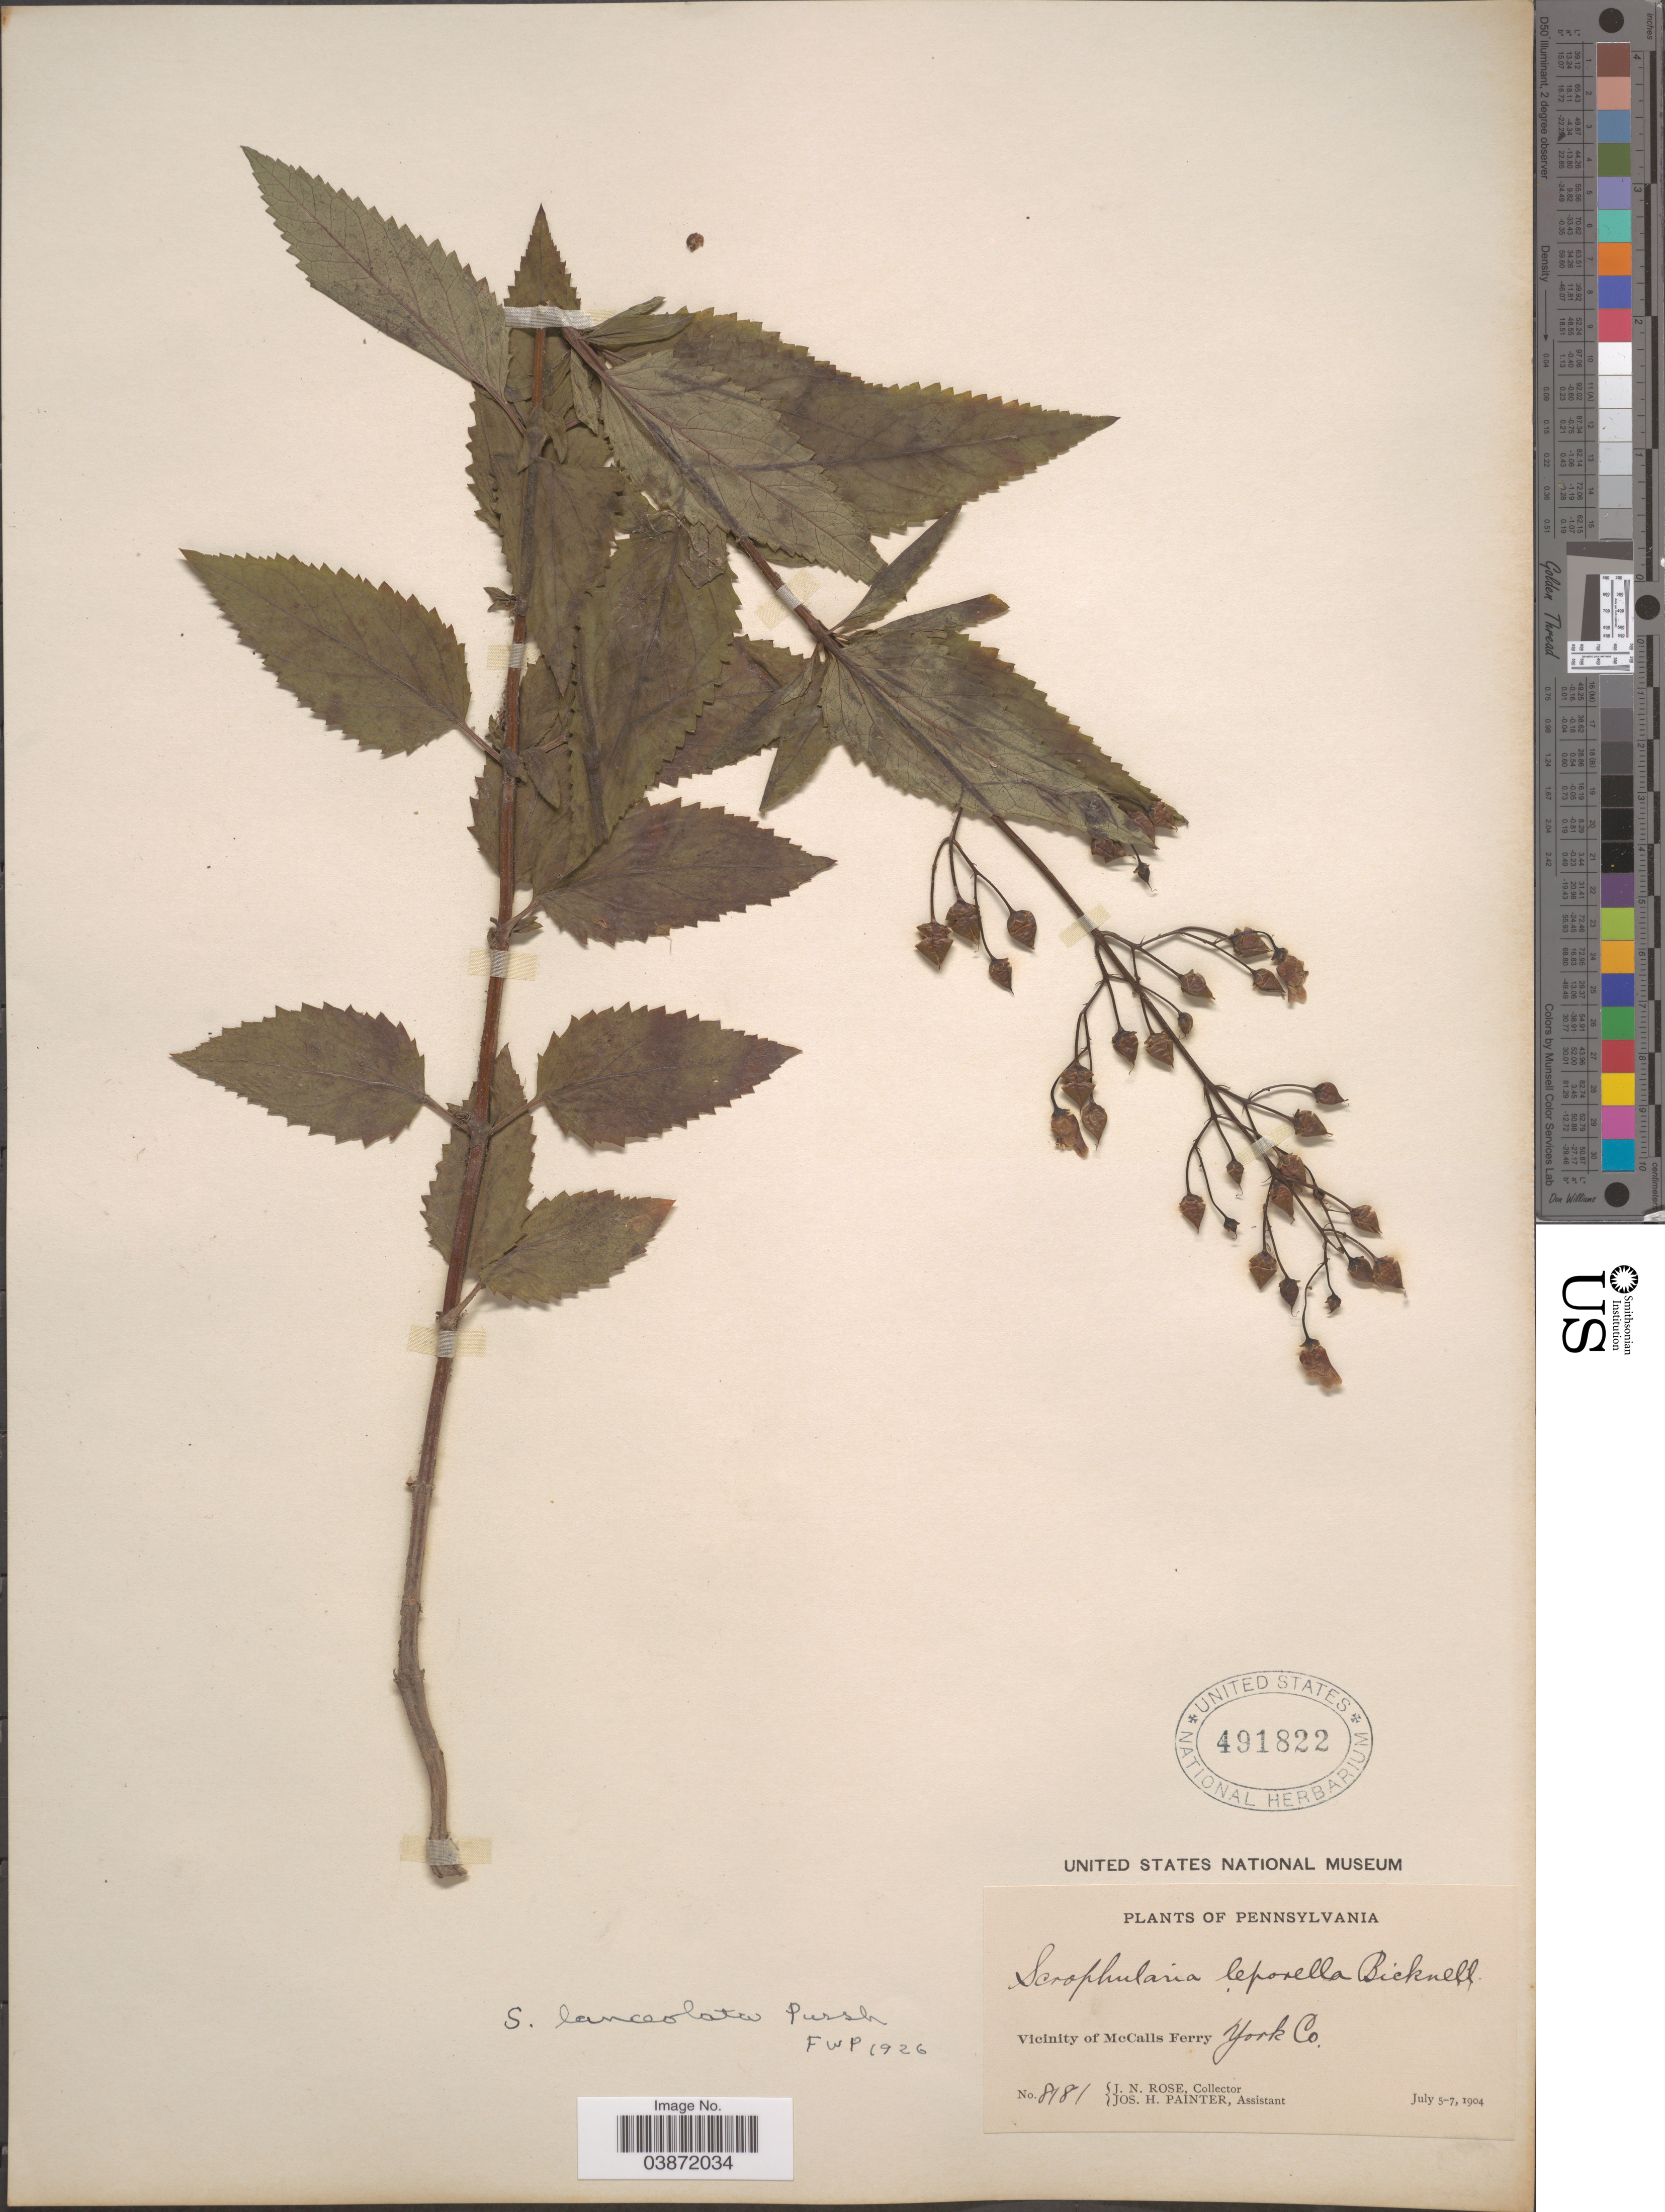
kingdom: Plantae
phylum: Tracheophyta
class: Magnoliopsida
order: Lamiales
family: Scrophulariaceae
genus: Scrophularia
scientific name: Scrophularia lanceolata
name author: Pursh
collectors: J. N. Rose & J. H. Painter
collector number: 8181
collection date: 1904-07-05/1904-07-07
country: United States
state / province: Pennsylvania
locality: Vicinity of McCalls Ferry. York Co.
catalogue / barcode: US 491822